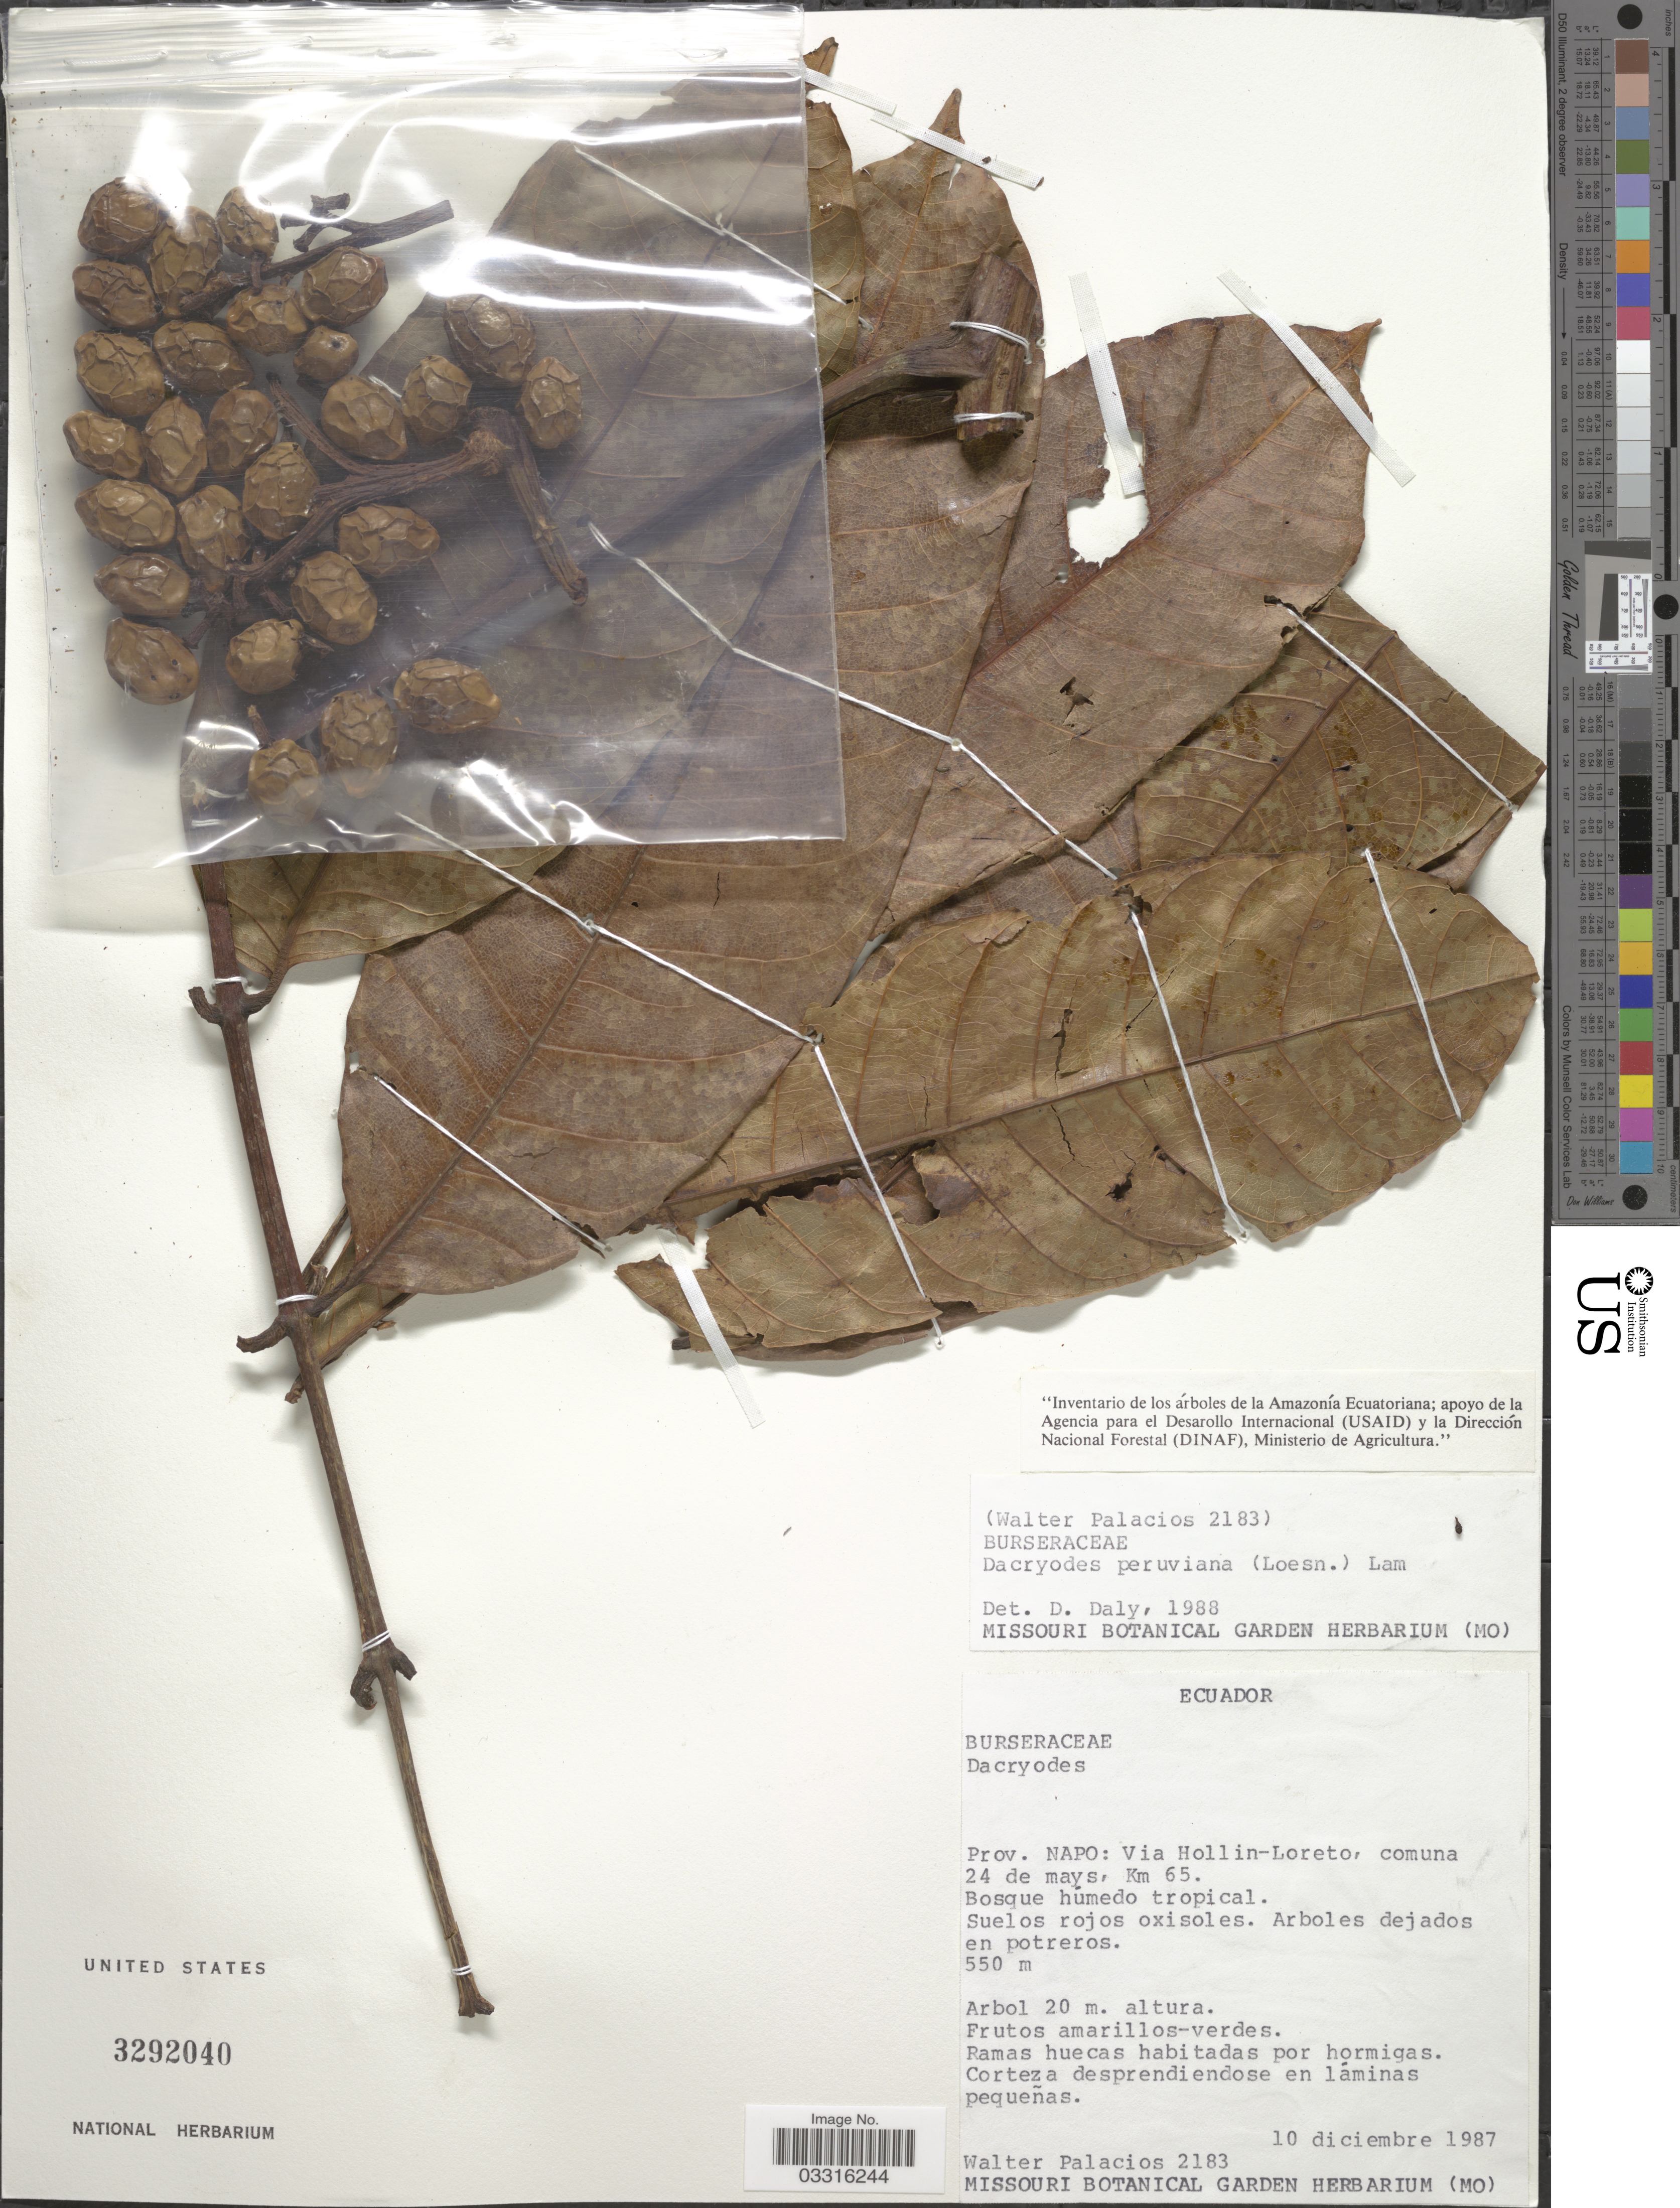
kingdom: Plantae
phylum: Tracheophyta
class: Magnoliopsida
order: Sapindales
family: Burseraceae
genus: Dacryodes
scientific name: Dacryodes peruviana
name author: (Loes.) H.J. Lam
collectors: W. Palacios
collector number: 2183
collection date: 1987-12-10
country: Ecuador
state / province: Napo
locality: Via Hollin-Loreto, comuna 24 de mays, Km 65.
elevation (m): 550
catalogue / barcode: US 3292040